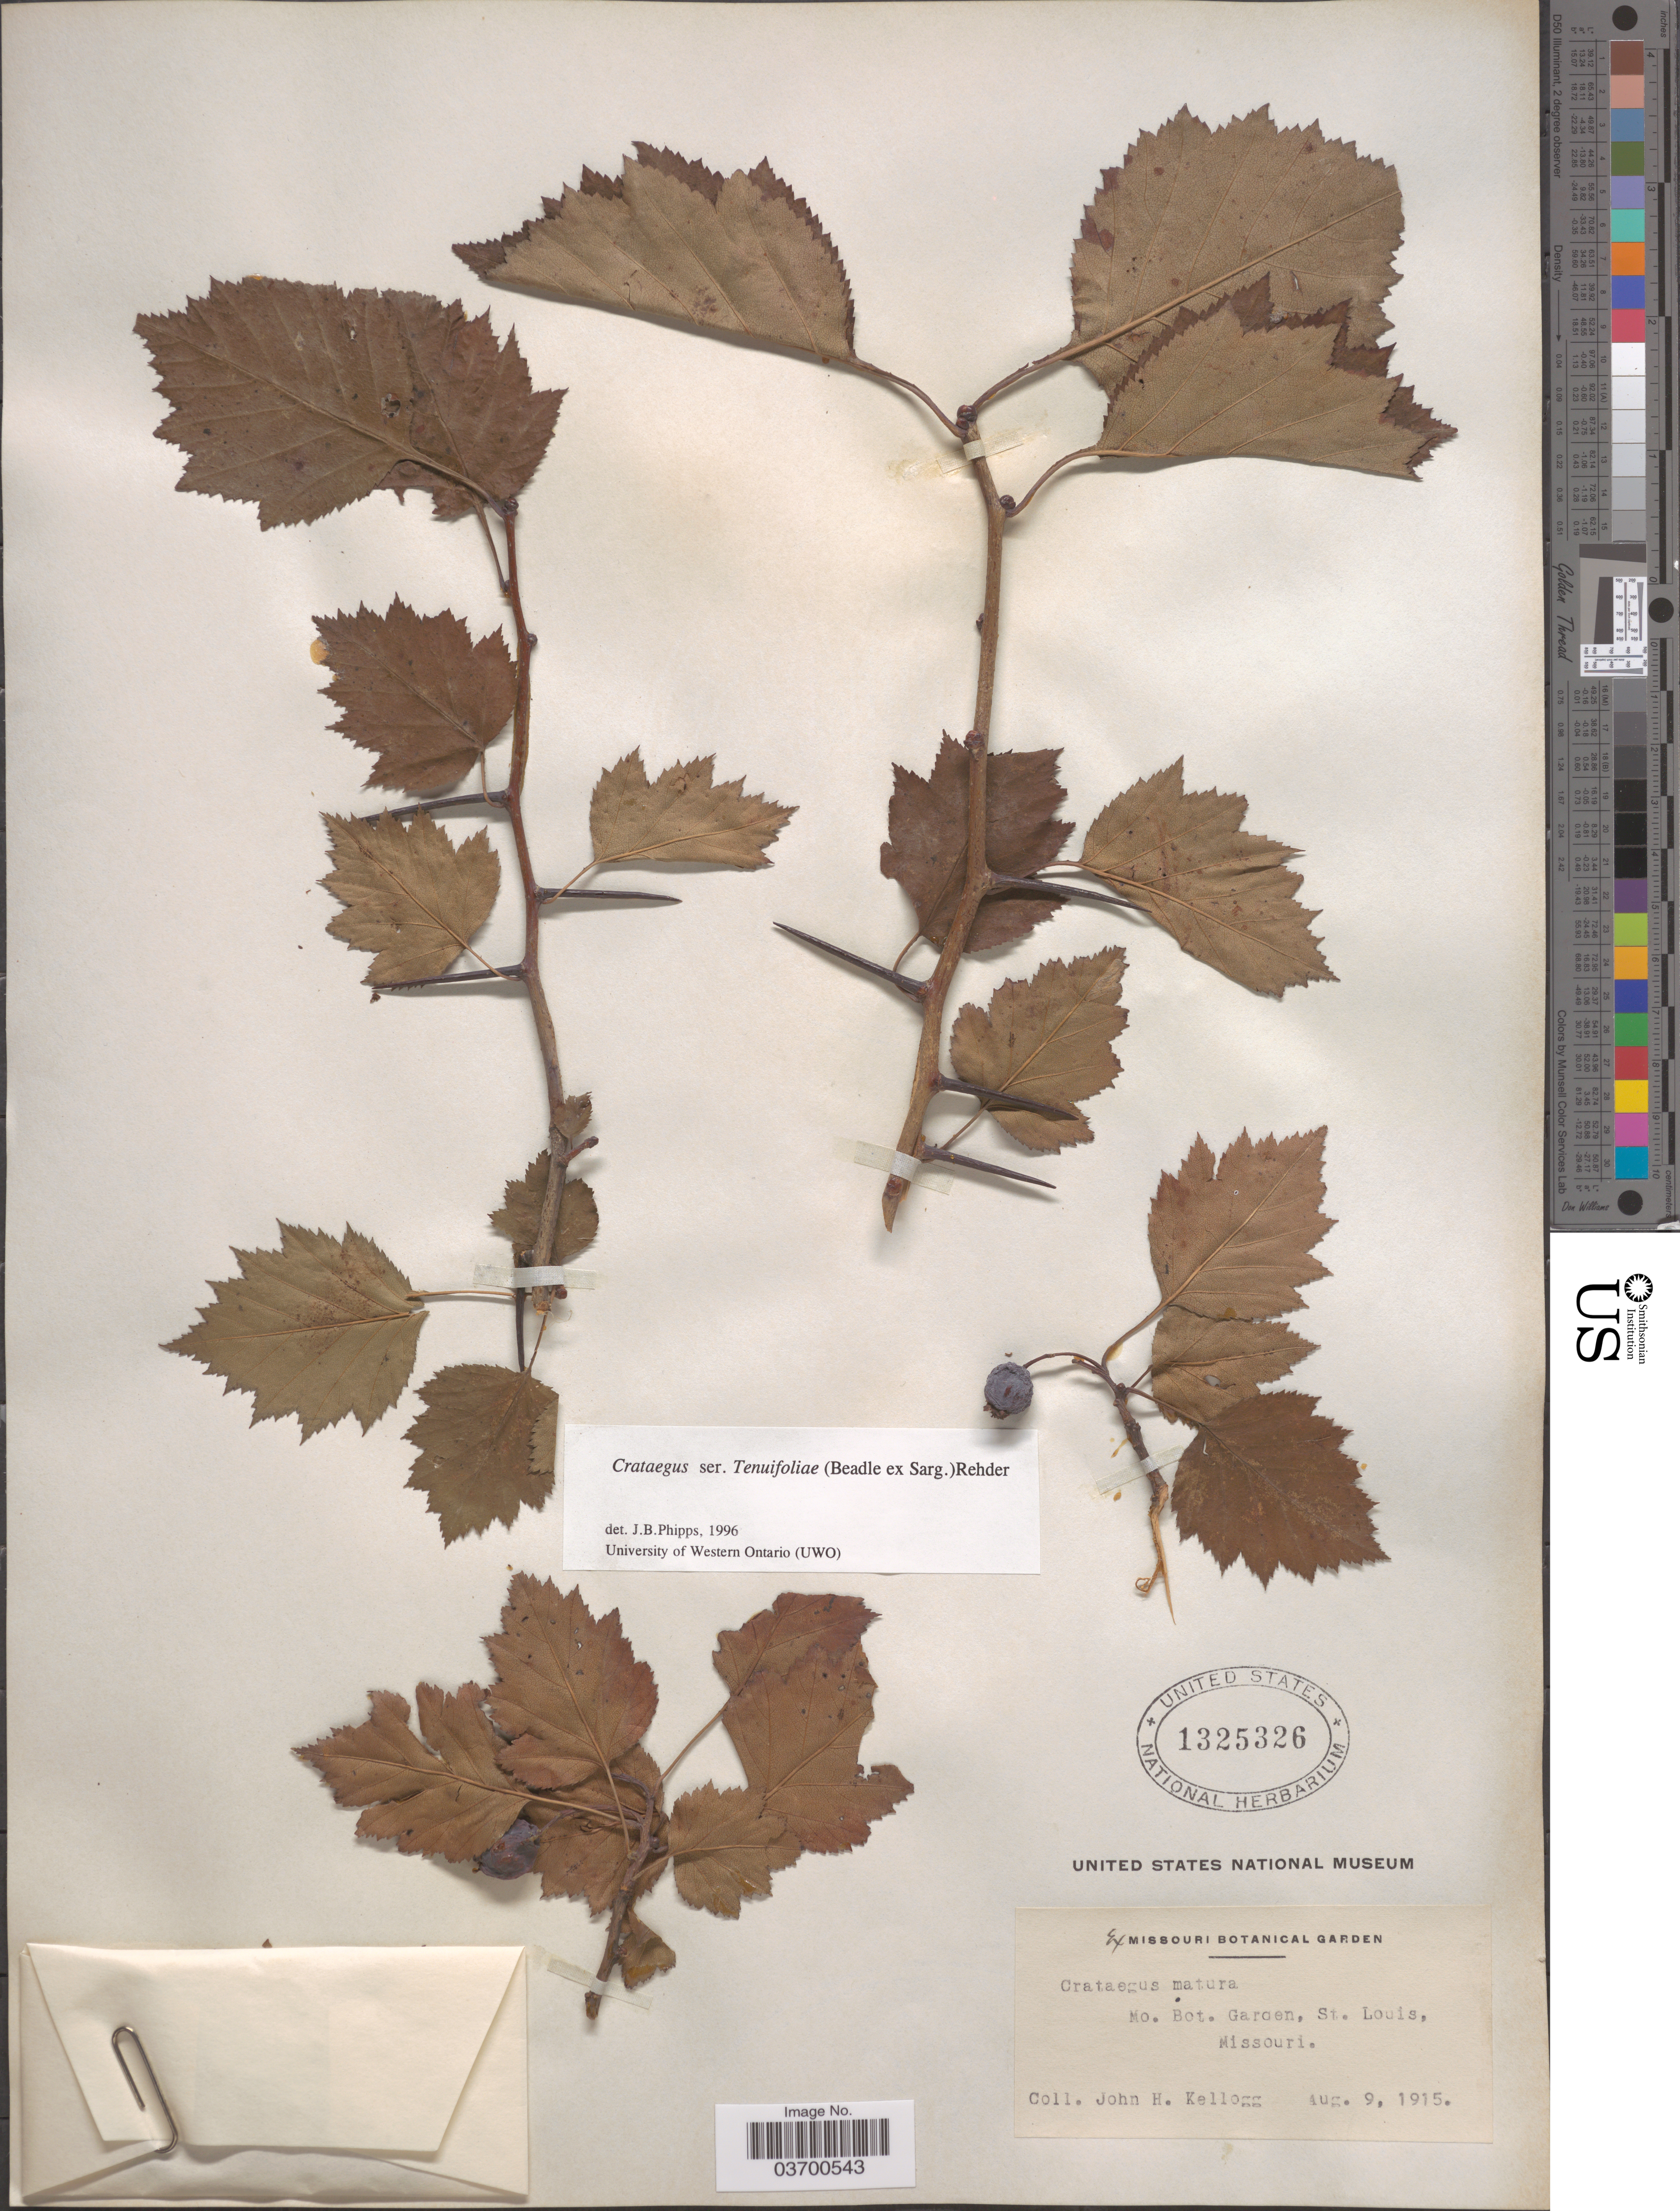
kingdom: Plantae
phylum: Tracheophyta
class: Magnoliopsida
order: Rosales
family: Rosaceae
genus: Crataegus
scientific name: Crataegus macrosperma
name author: Ashe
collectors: J. H. Kellogg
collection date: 1915-08-09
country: United States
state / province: Missouri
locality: Mo. Bot. Garden, St. Louis.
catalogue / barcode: US 1325326